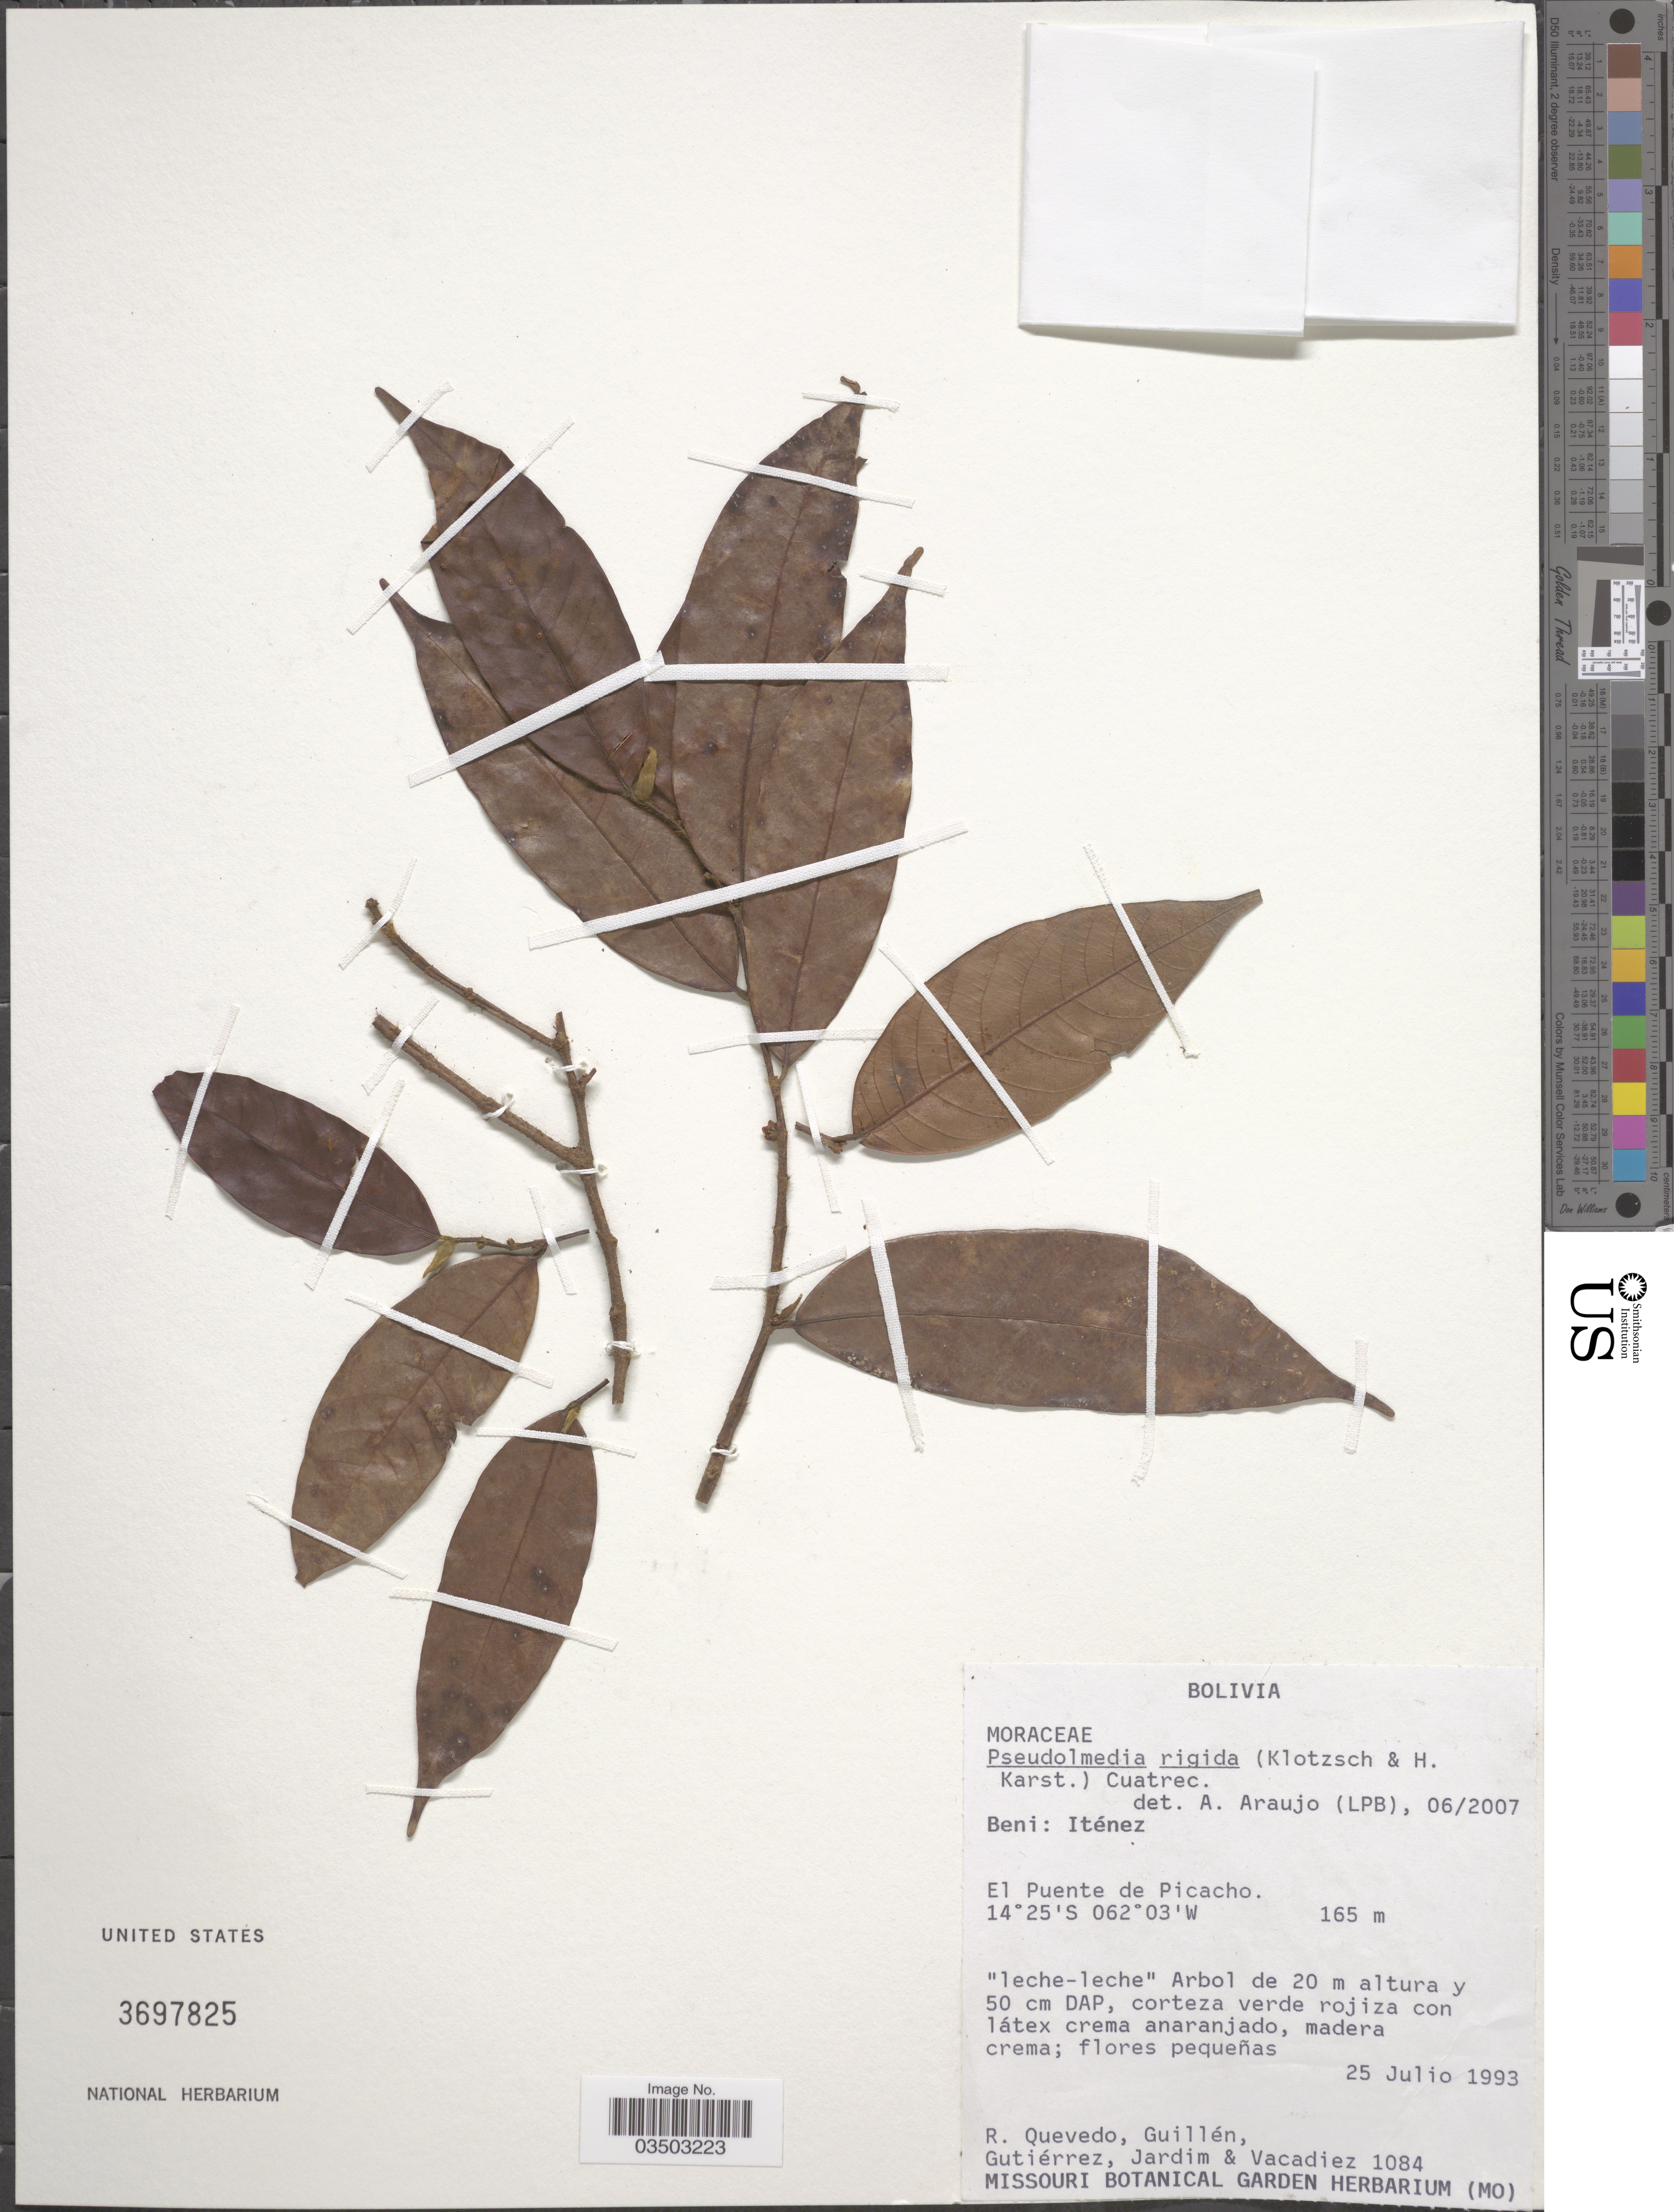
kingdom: Plantae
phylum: Tracheophyta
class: Magnoliopsida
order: Rosales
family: Moraceae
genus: Pseudolmedia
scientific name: Pseudolmedia rigida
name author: (Klotzsch & H. Karst.) Cuatrec.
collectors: R. Quevedo, -- Guillen, Gutiérrez, --, Jardim, -- & -. Vacadiez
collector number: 1084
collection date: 1993-07-25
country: Bolivia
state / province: Beni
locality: Iténez. El Puente de Picacho.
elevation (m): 165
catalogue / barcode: US 3697825